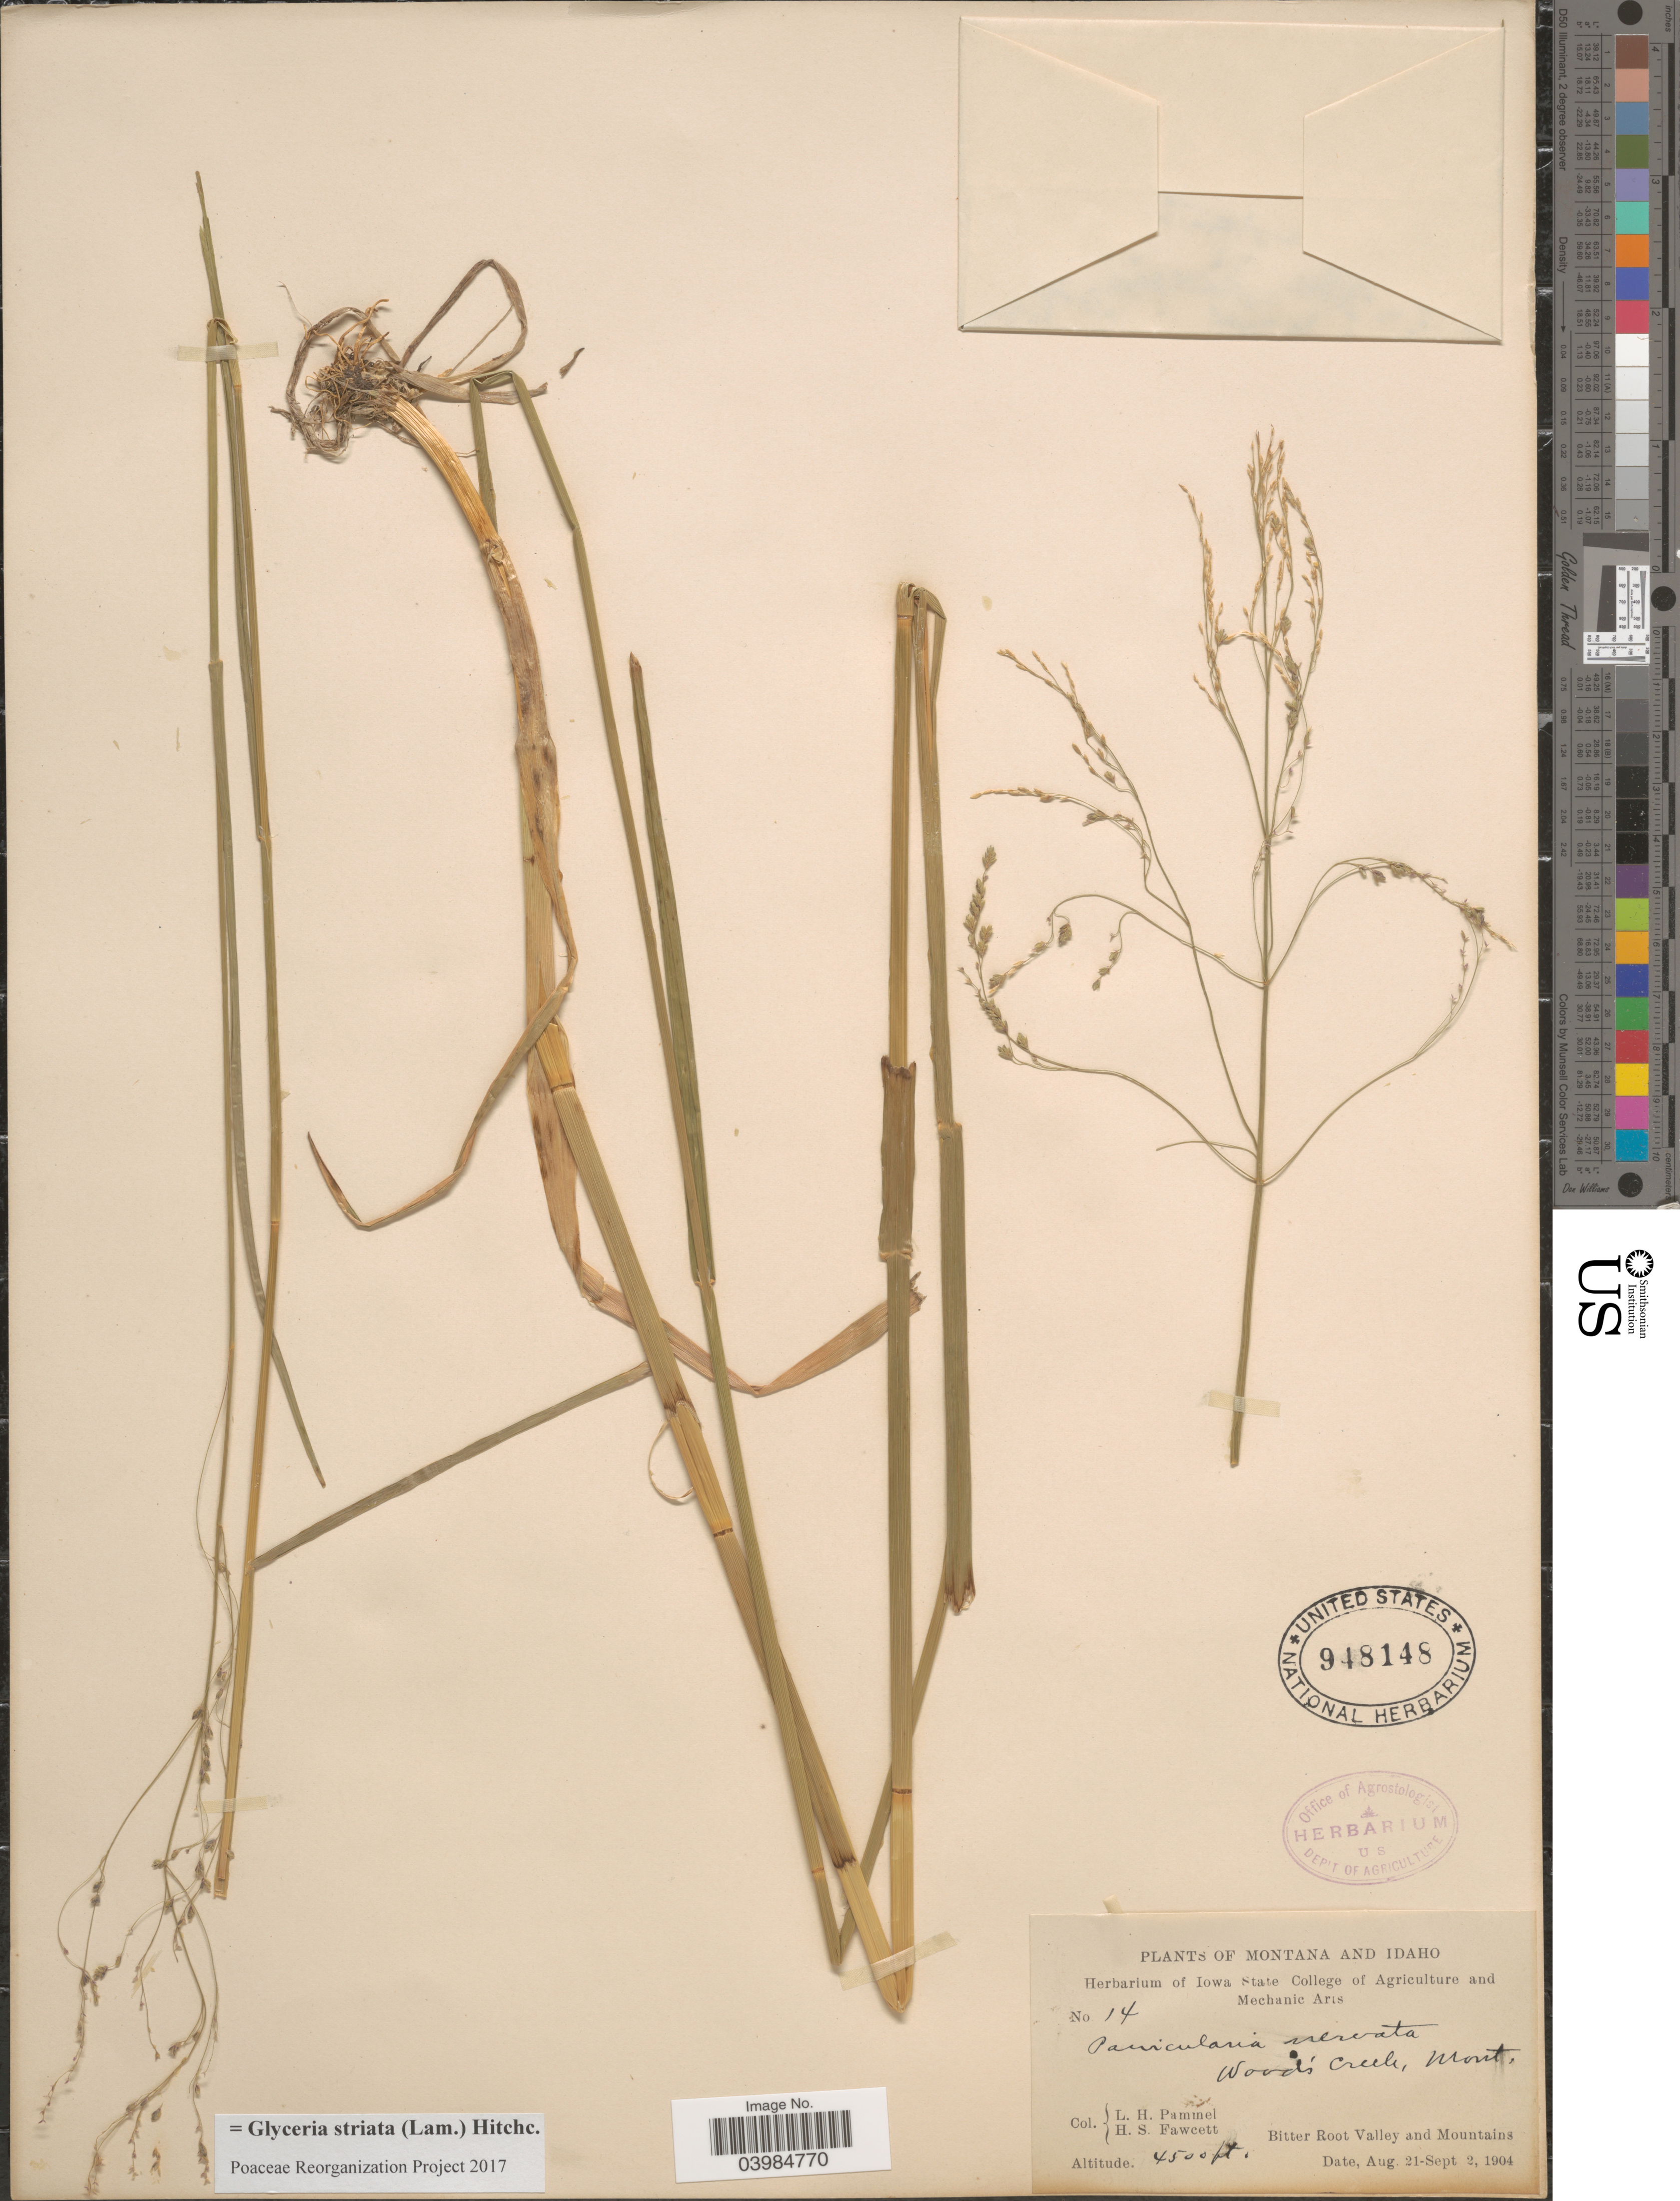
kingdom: Plantae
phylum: Tracheophyta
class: Liliopsida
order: Poales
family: Poaceae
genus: Glyceria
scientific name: Glyceria striata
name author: (Lam.) Hitchc.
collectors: L. Pammel & H. Fawcett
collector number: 14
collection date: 1904-08-21/1904-09-02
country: United States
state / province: Montana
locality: Wood's Creek. Bitter Root Valley and Mountains.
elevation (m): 1372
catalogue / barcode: US 948148